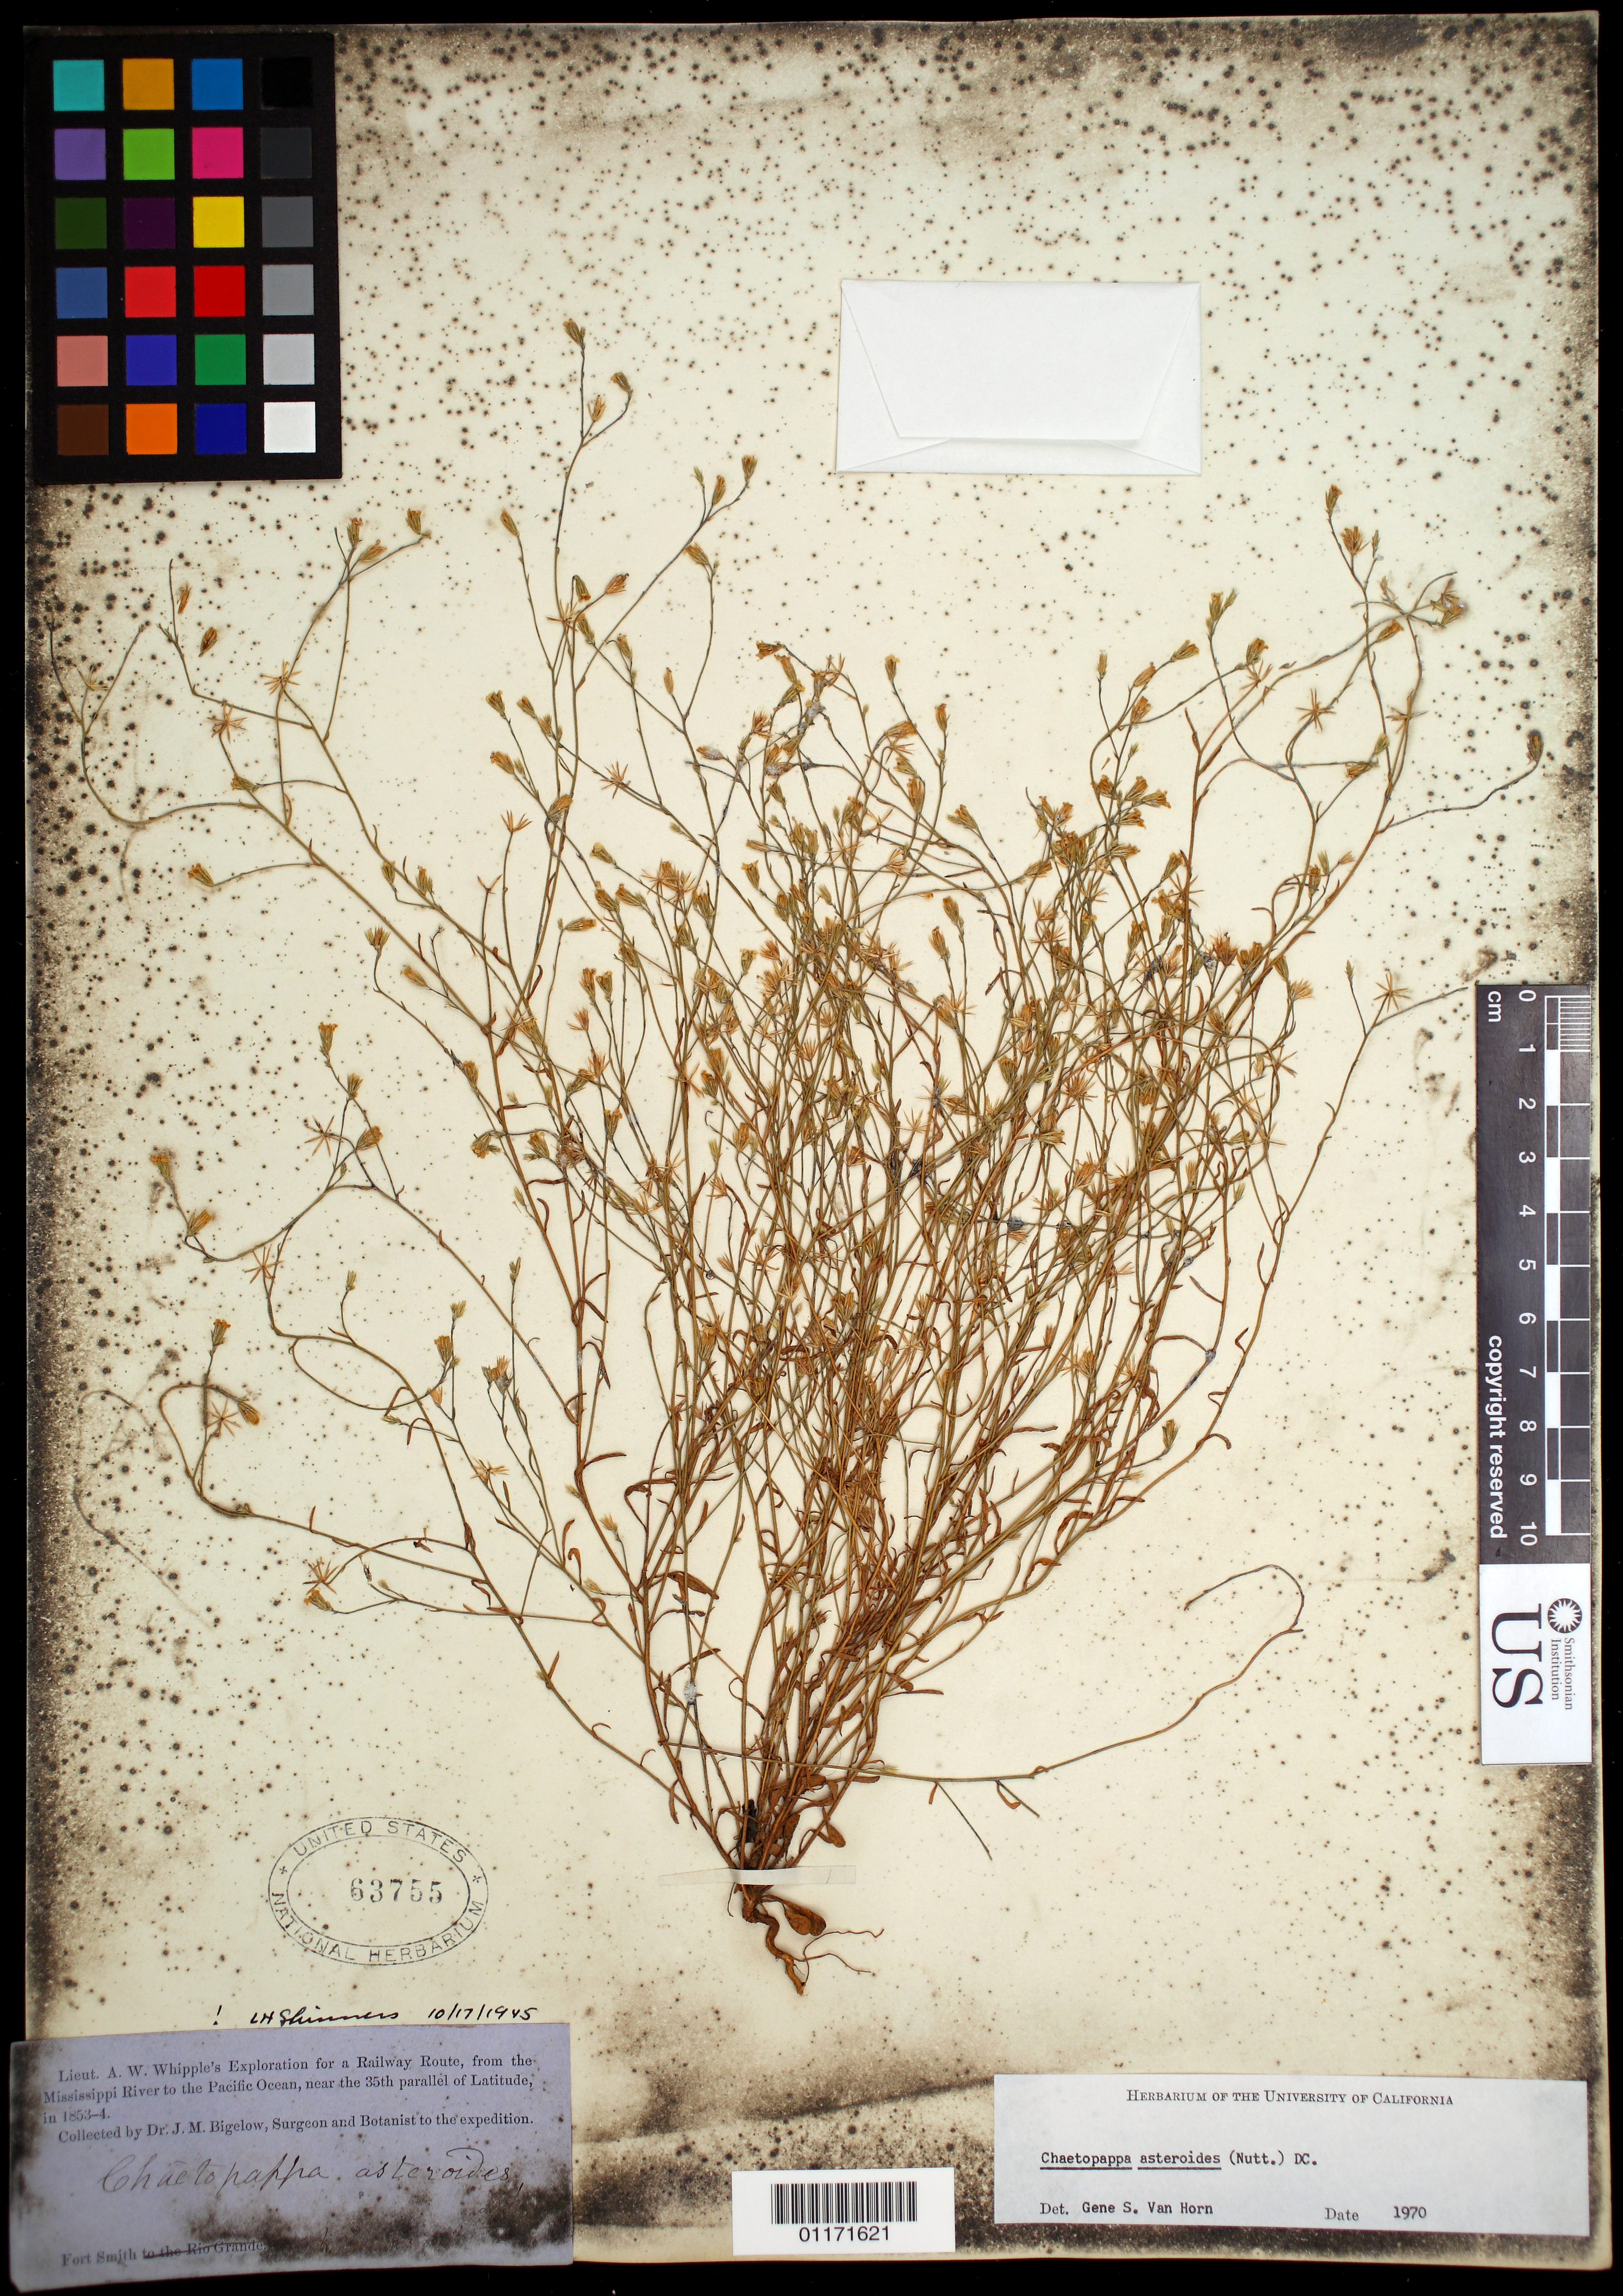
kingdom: Plantae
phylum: Tracheophyta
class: Magnoliopsida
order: Asterales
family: Asteraceae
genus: Chaetopappa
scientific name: Chaetopappa asteroides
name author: (Nutt.) DC.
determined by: Van Horn, G. S.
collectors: J. M. Bigelow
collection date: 1853/1854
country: United States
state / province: Arkansas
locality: Fort Smith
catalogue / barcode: US 63755